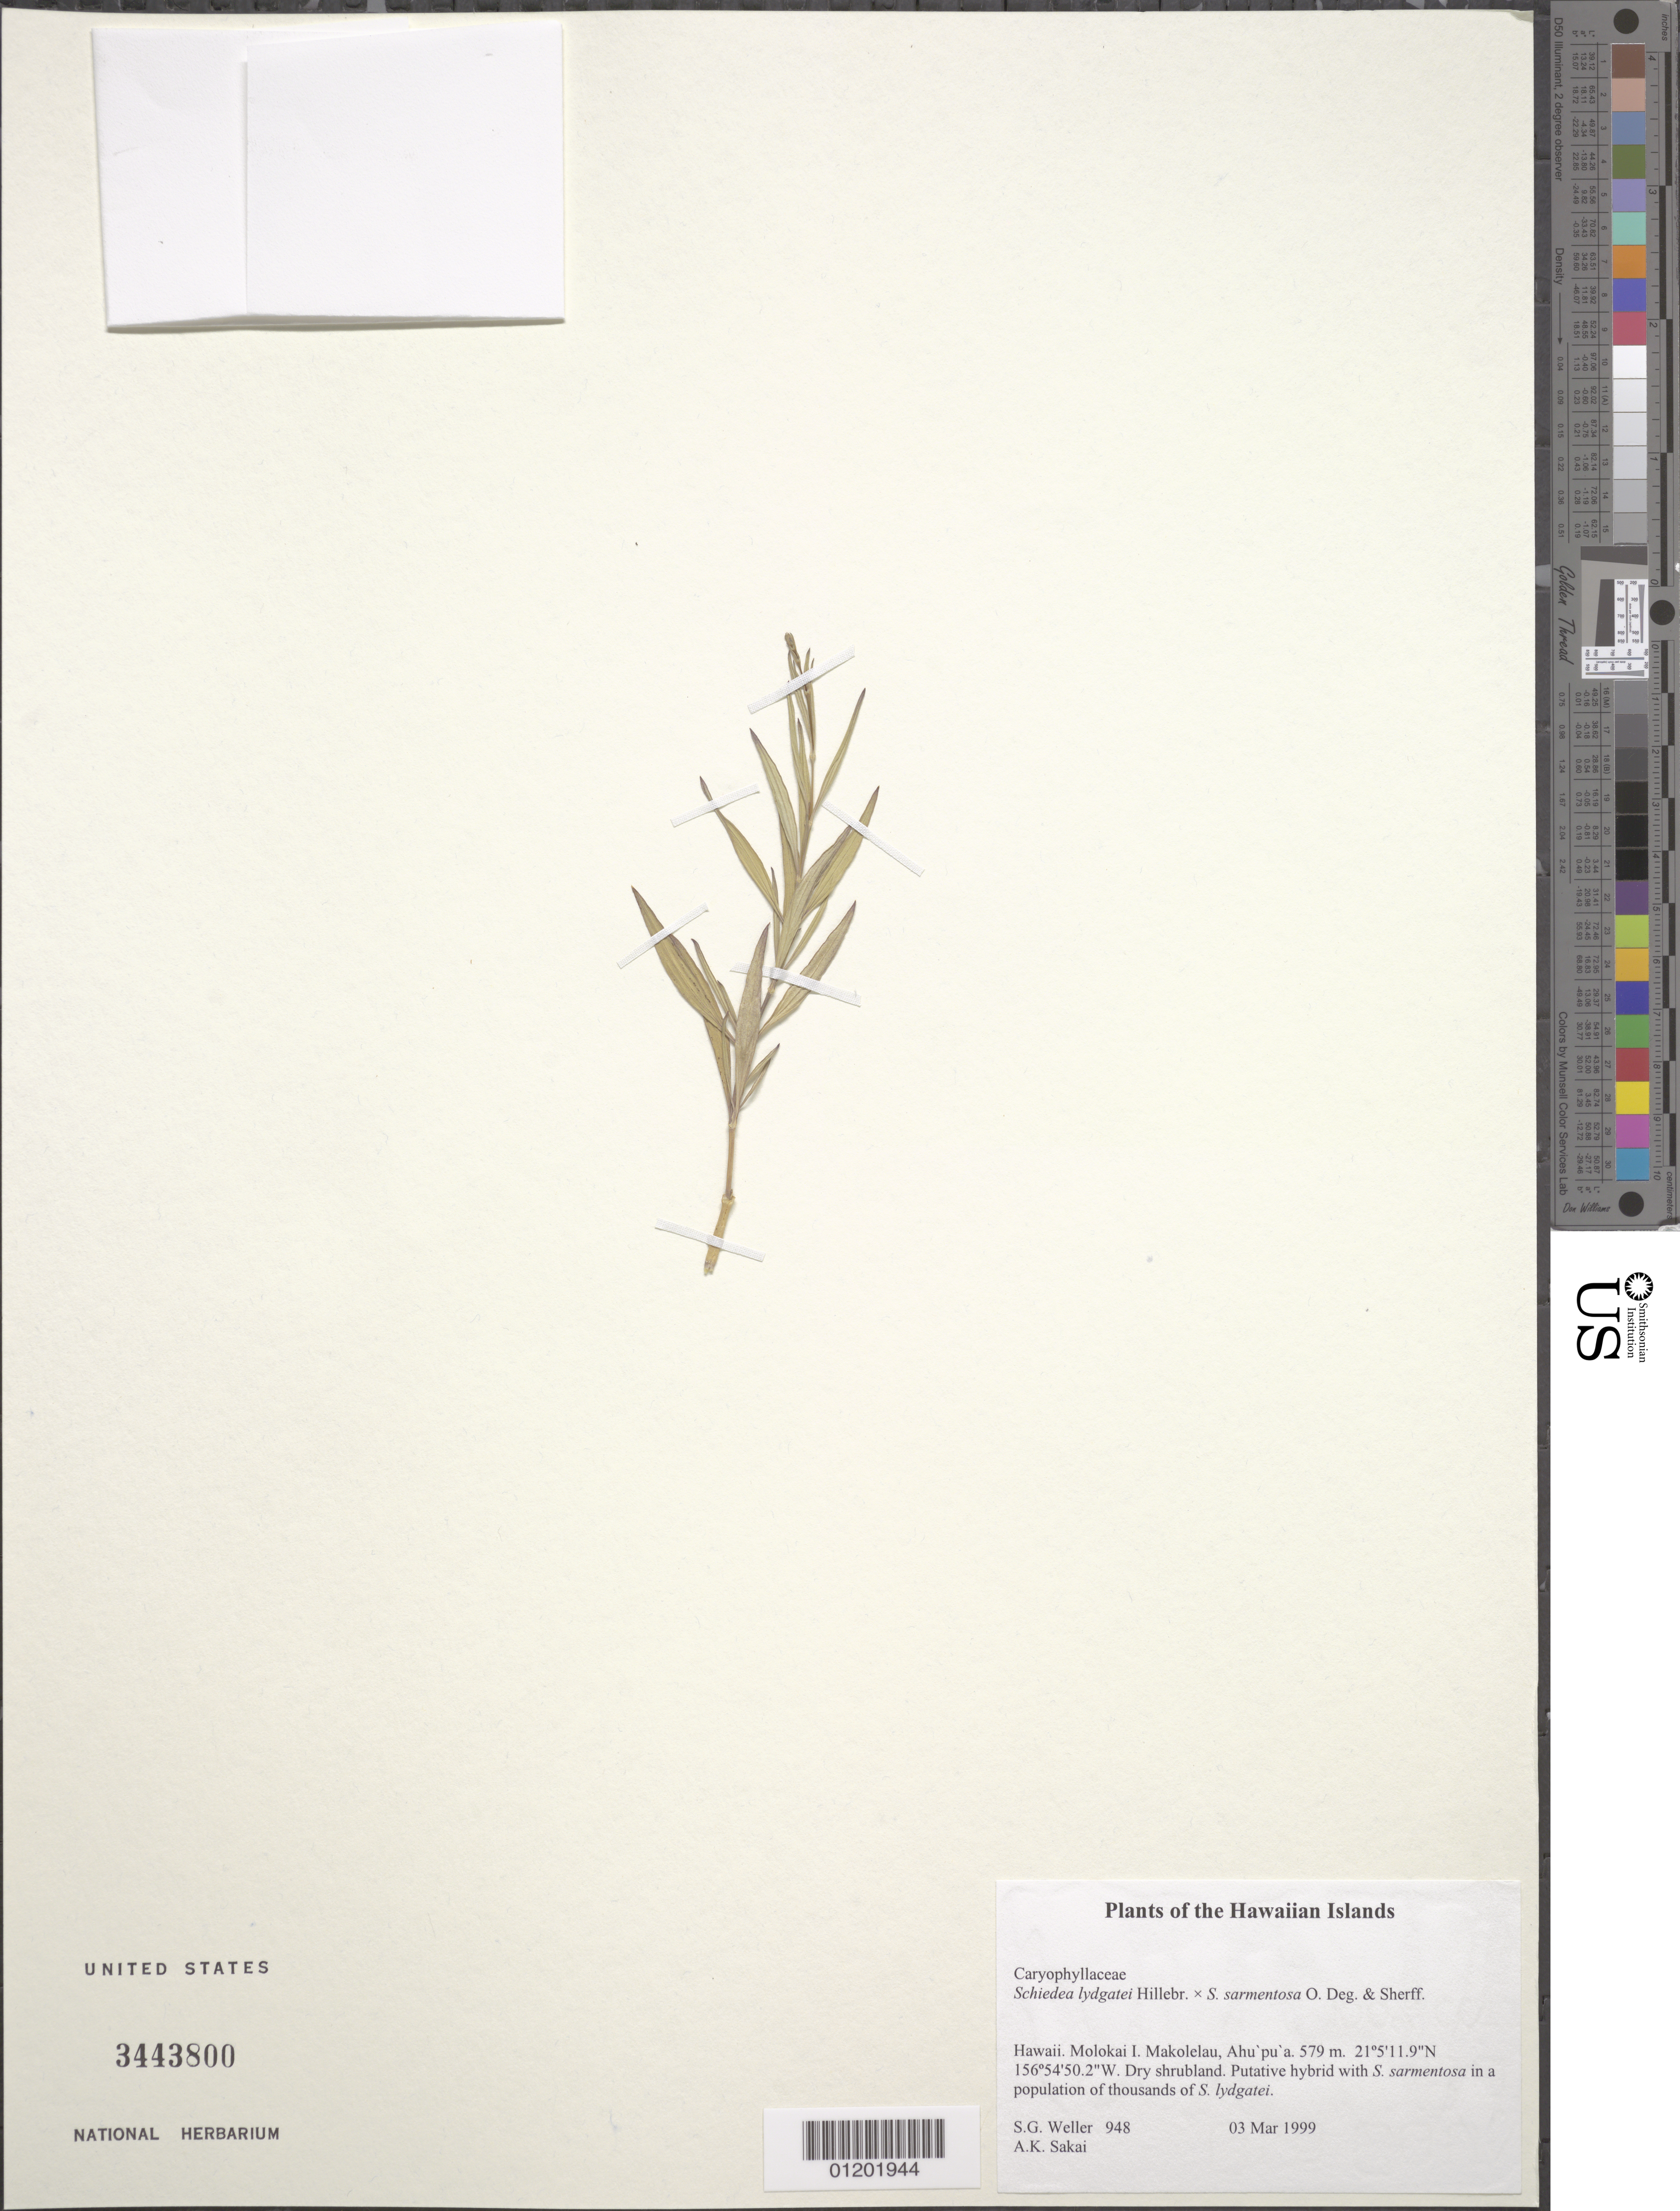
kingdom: Plantae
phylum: Tracheophyta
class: Magnoliopsida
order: Caryophyllales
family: Caryophyllaceae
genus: Schiedea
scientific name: Schiedea lydgatei x S. sarmentosa O. Deg. & Sherff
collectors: S. G. Weller & A. Sakai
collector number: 948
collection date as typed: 03 Mar 1999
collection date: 1999-03-03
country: United States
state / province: Hawaii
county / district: Maui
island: Moloka'i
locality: Makolelau, Ahu'pu'a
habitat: Dry shrubland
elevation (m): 579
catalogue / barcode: US 3443800